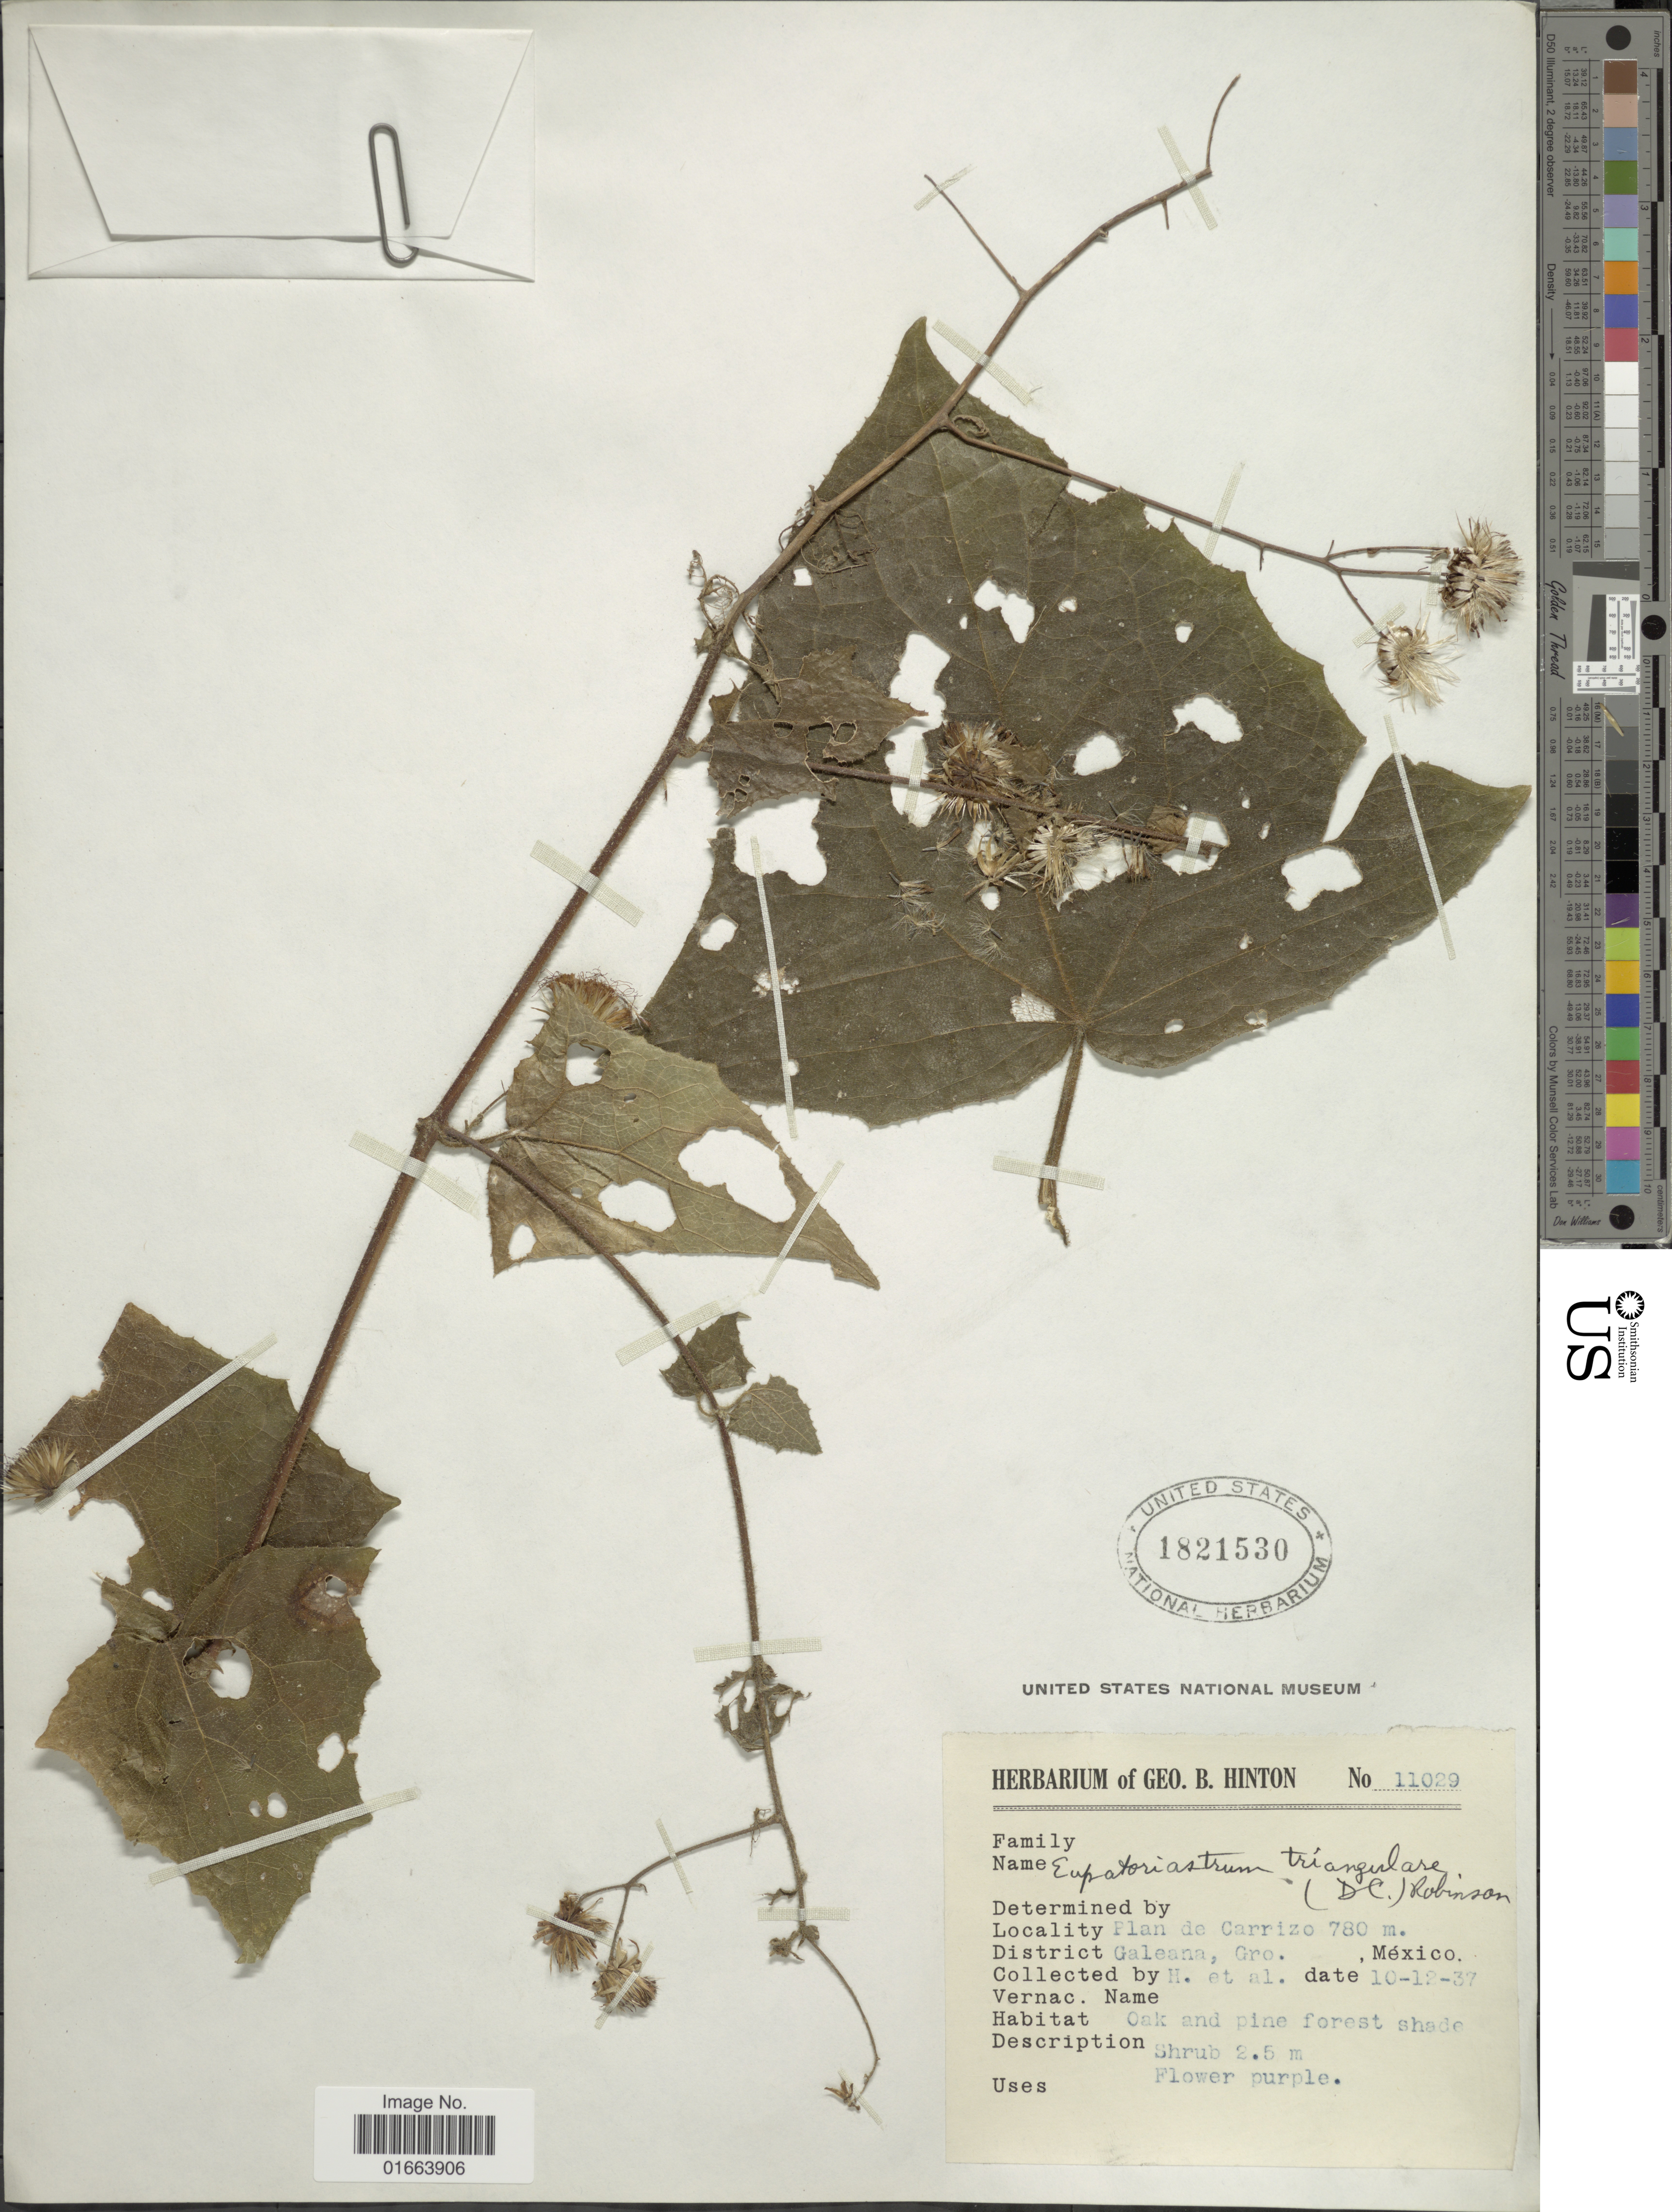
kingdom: Plantae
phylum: Tracheophyta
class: Magnoliopsida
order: Asterales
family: Asteraceae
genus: Eupatoriastrum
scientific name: Eupatoriastrum triangulare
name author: (DC.) B.L. Rob.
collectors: G. B. Hinton & et al.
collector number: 11029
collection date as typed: Transcribed d/m/y: 12/10/37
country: Mexico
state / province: Guerrero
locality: Plan de Carrizo. District Galeana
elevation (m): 780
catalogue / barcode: US 1821530